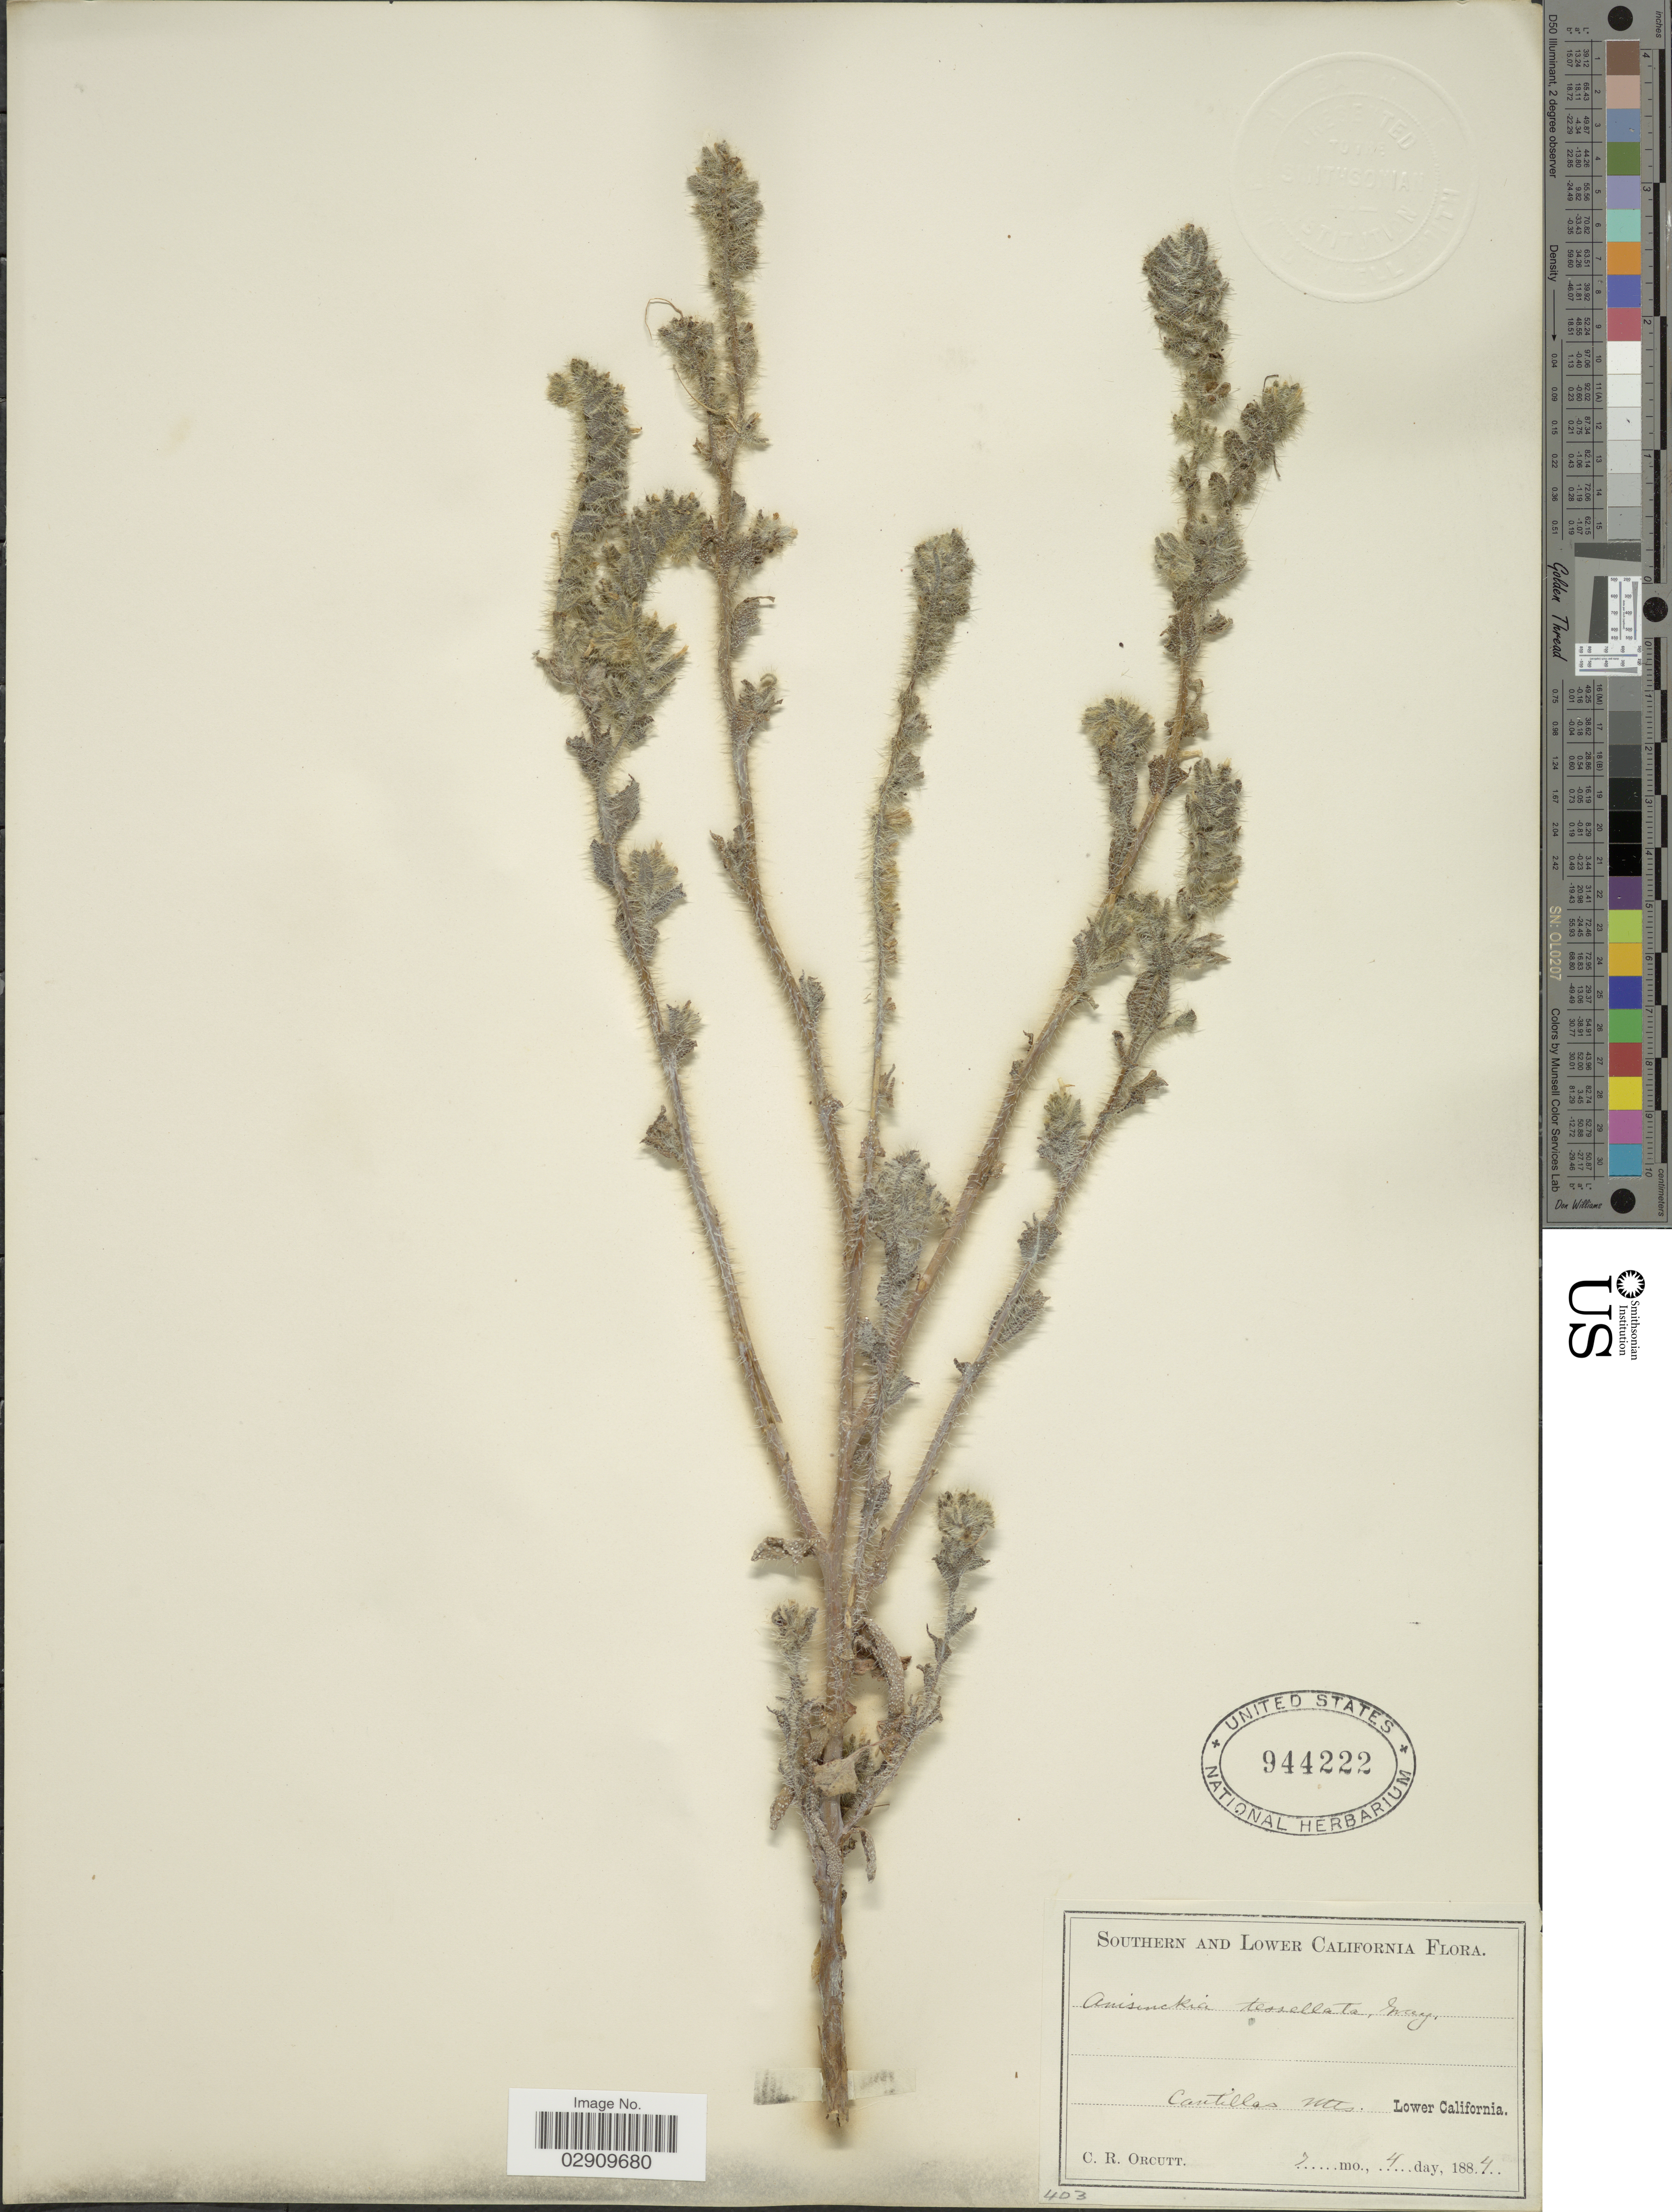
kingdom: Plantae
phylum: Tracheophyta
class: Magnoliopsida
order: Boraginales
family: Boraginaceae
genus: Amsinckia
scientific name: Amsinckia tessellata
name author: A. Gray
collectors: C. R. Orcutt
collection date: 1884-07-04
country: Mexico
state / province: Baja California Norte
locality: Cantillas Mts., Lower California.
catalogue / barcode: US 944222